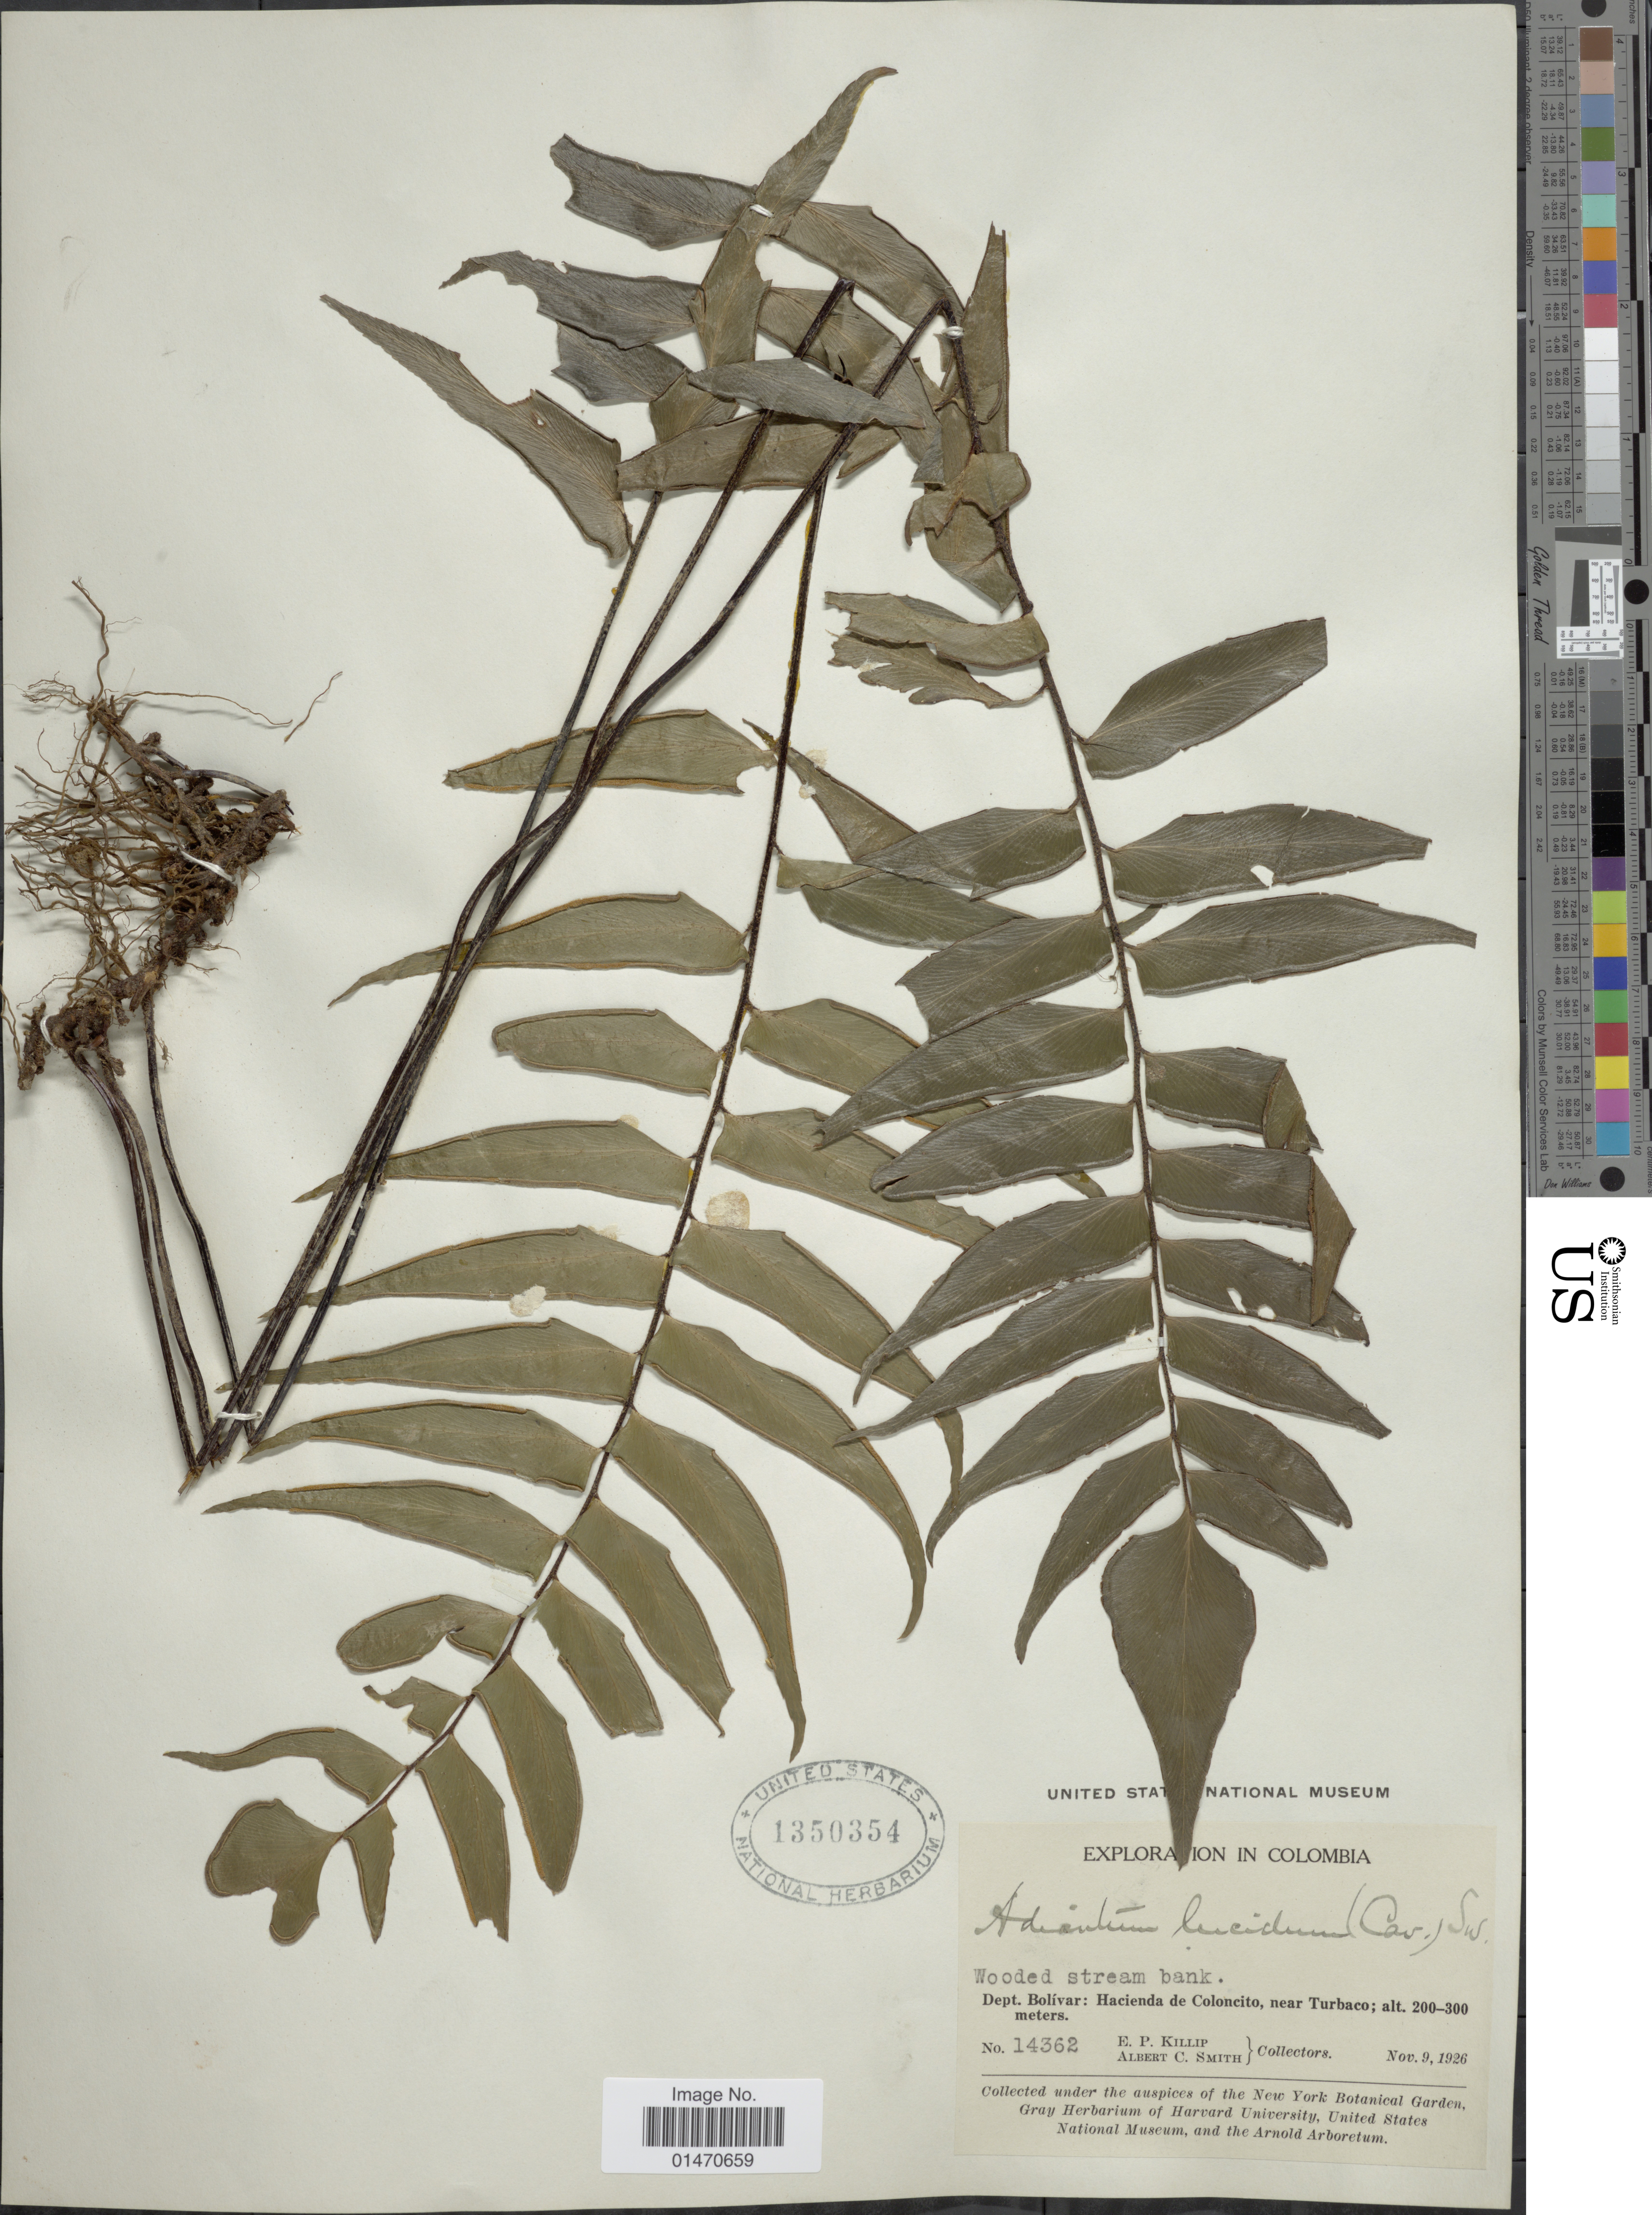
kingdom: Plantae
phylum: Tracheophyta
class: Polypodiopsida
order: Polypodiales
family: Pteridaceae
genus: Adiantum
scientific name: Adiantum lucidum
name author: (Cav.) Sw.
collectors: E. P. Killip & A. C. Smith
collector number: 14362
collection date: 1926-11-09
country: Colombia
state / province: Bolívar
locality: Dep Bolivar: Hacienda de Coloncito, near Turbaco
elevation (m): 200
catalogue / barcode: US 1350354